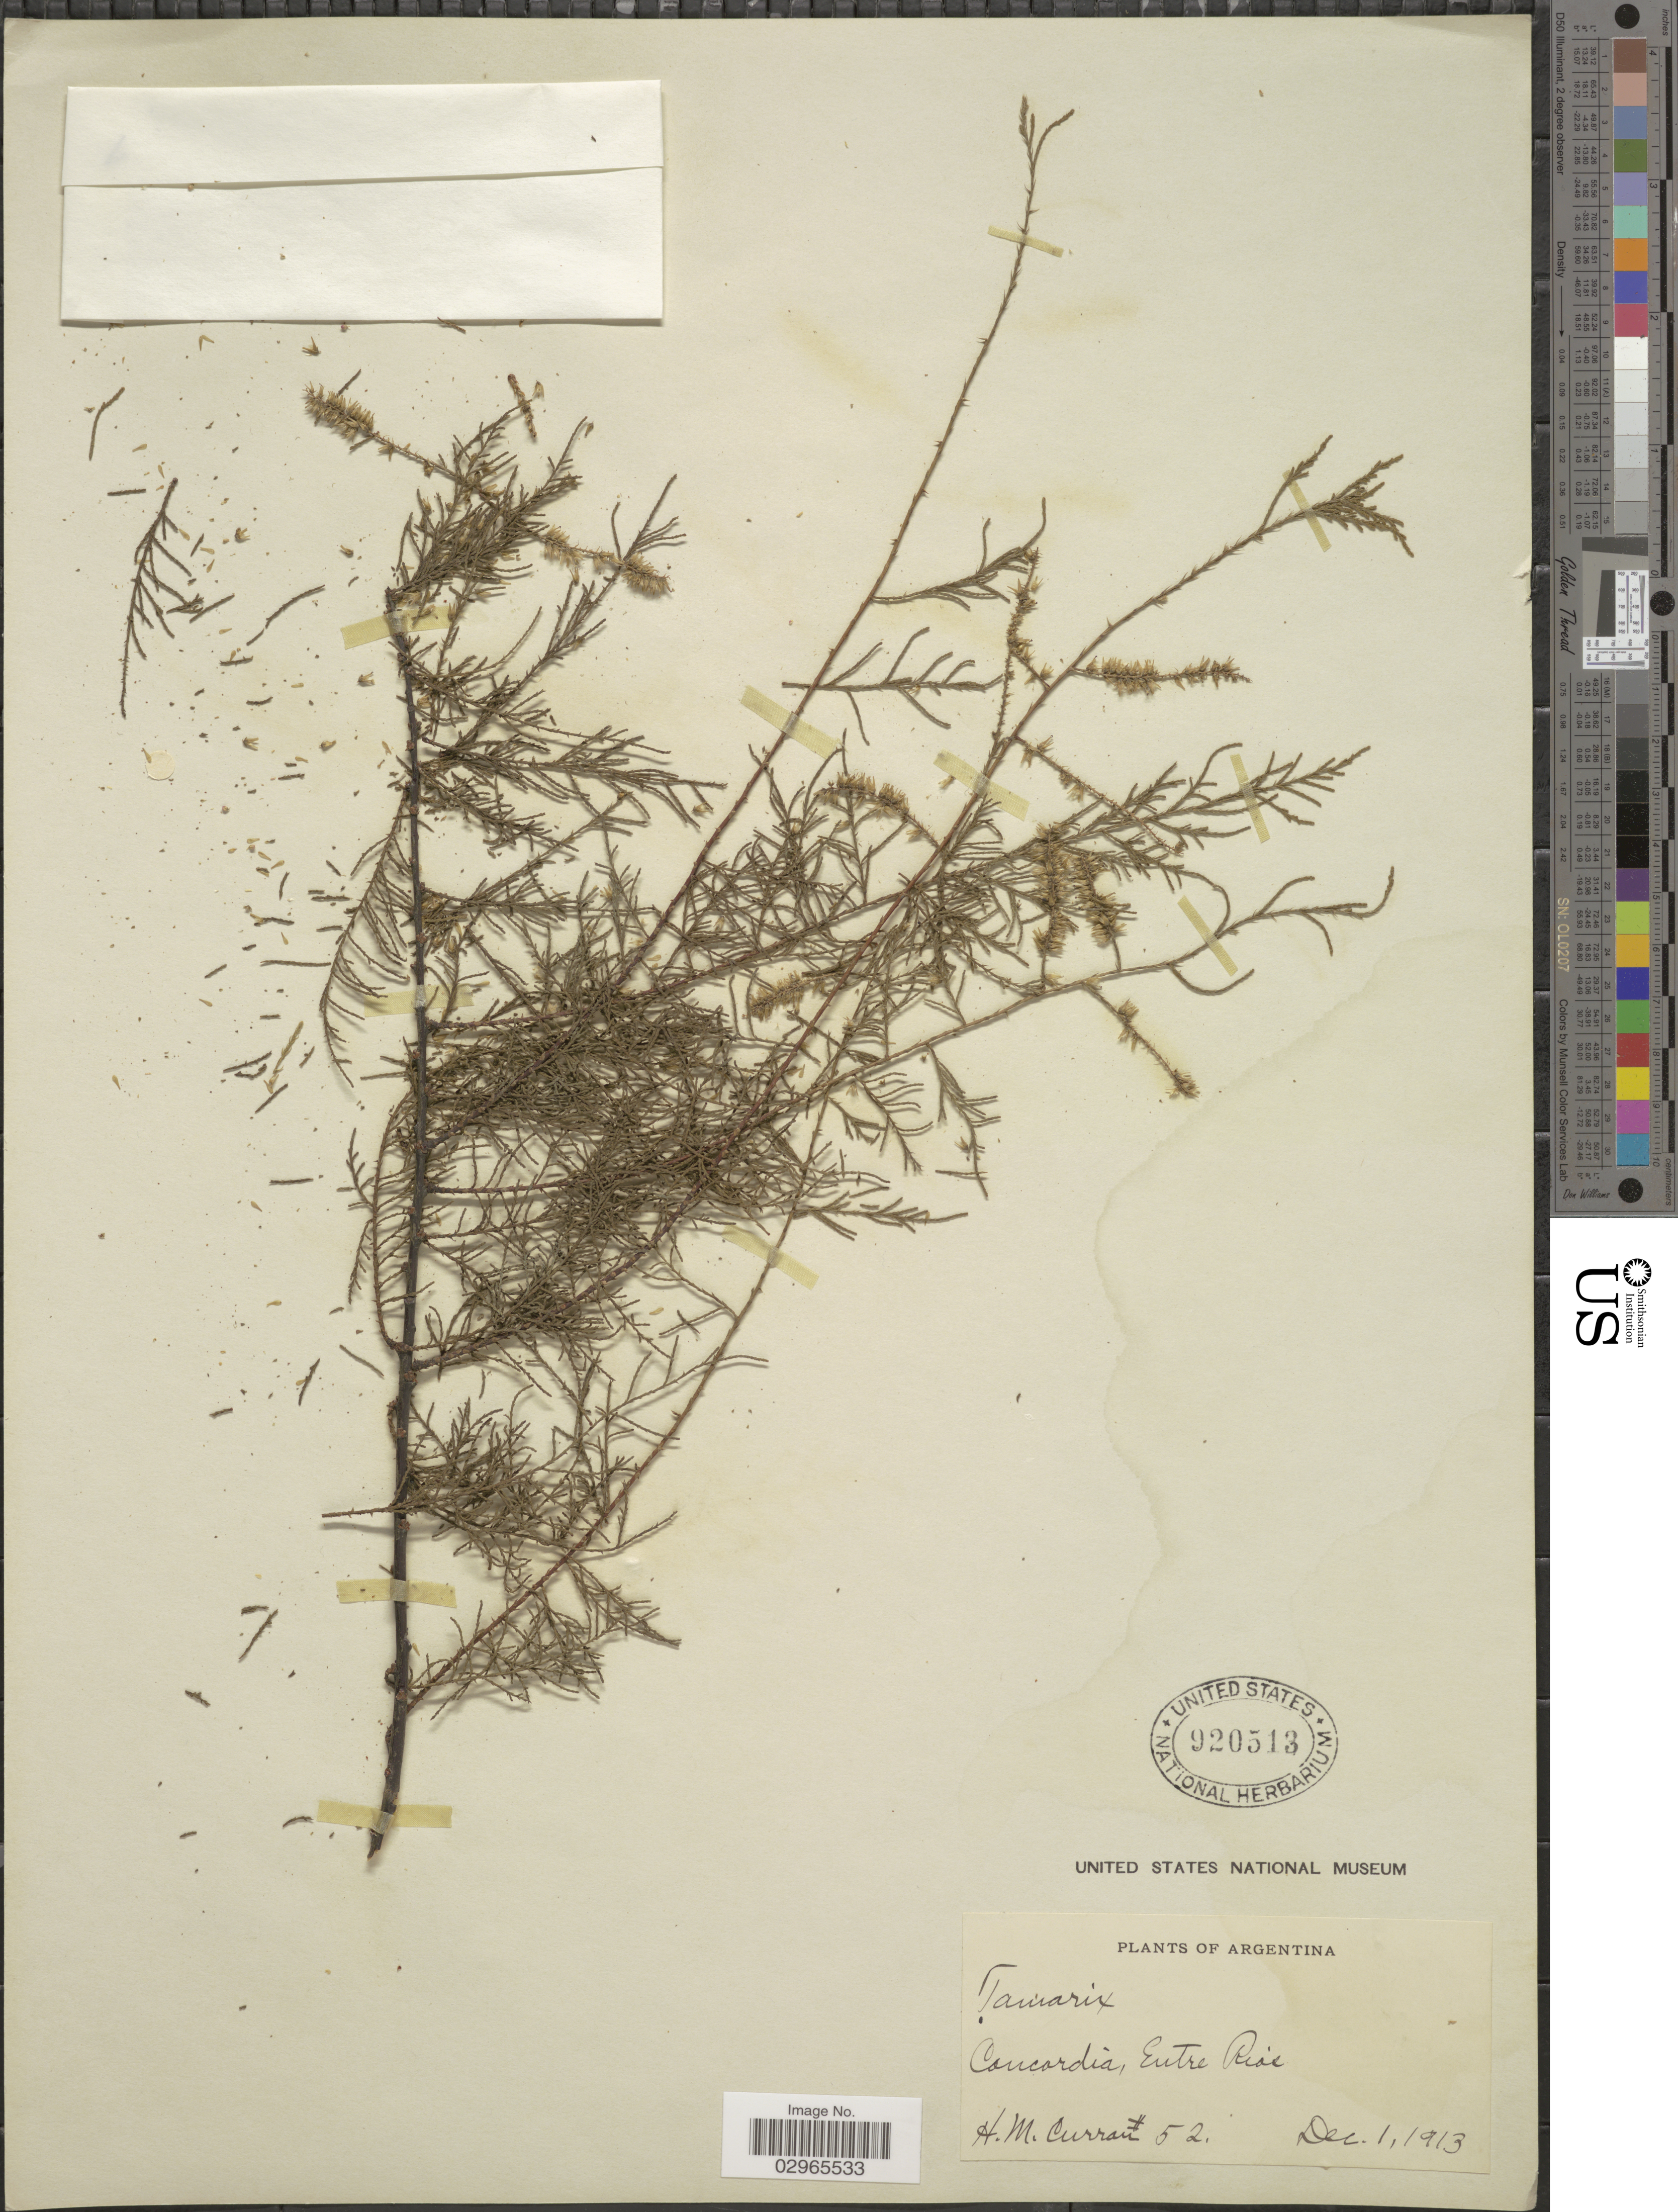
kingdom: Plantae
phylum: Tracheophyta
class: Magnoliopsida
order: Caryophyllales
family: Tamaricaceae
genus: Tamarix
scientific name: Tamarix sp.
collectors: H. M. Curran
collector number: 52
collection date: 1913-12-01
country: Argentina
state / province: Entre Rios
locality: Concordia.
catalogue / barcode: US 920513